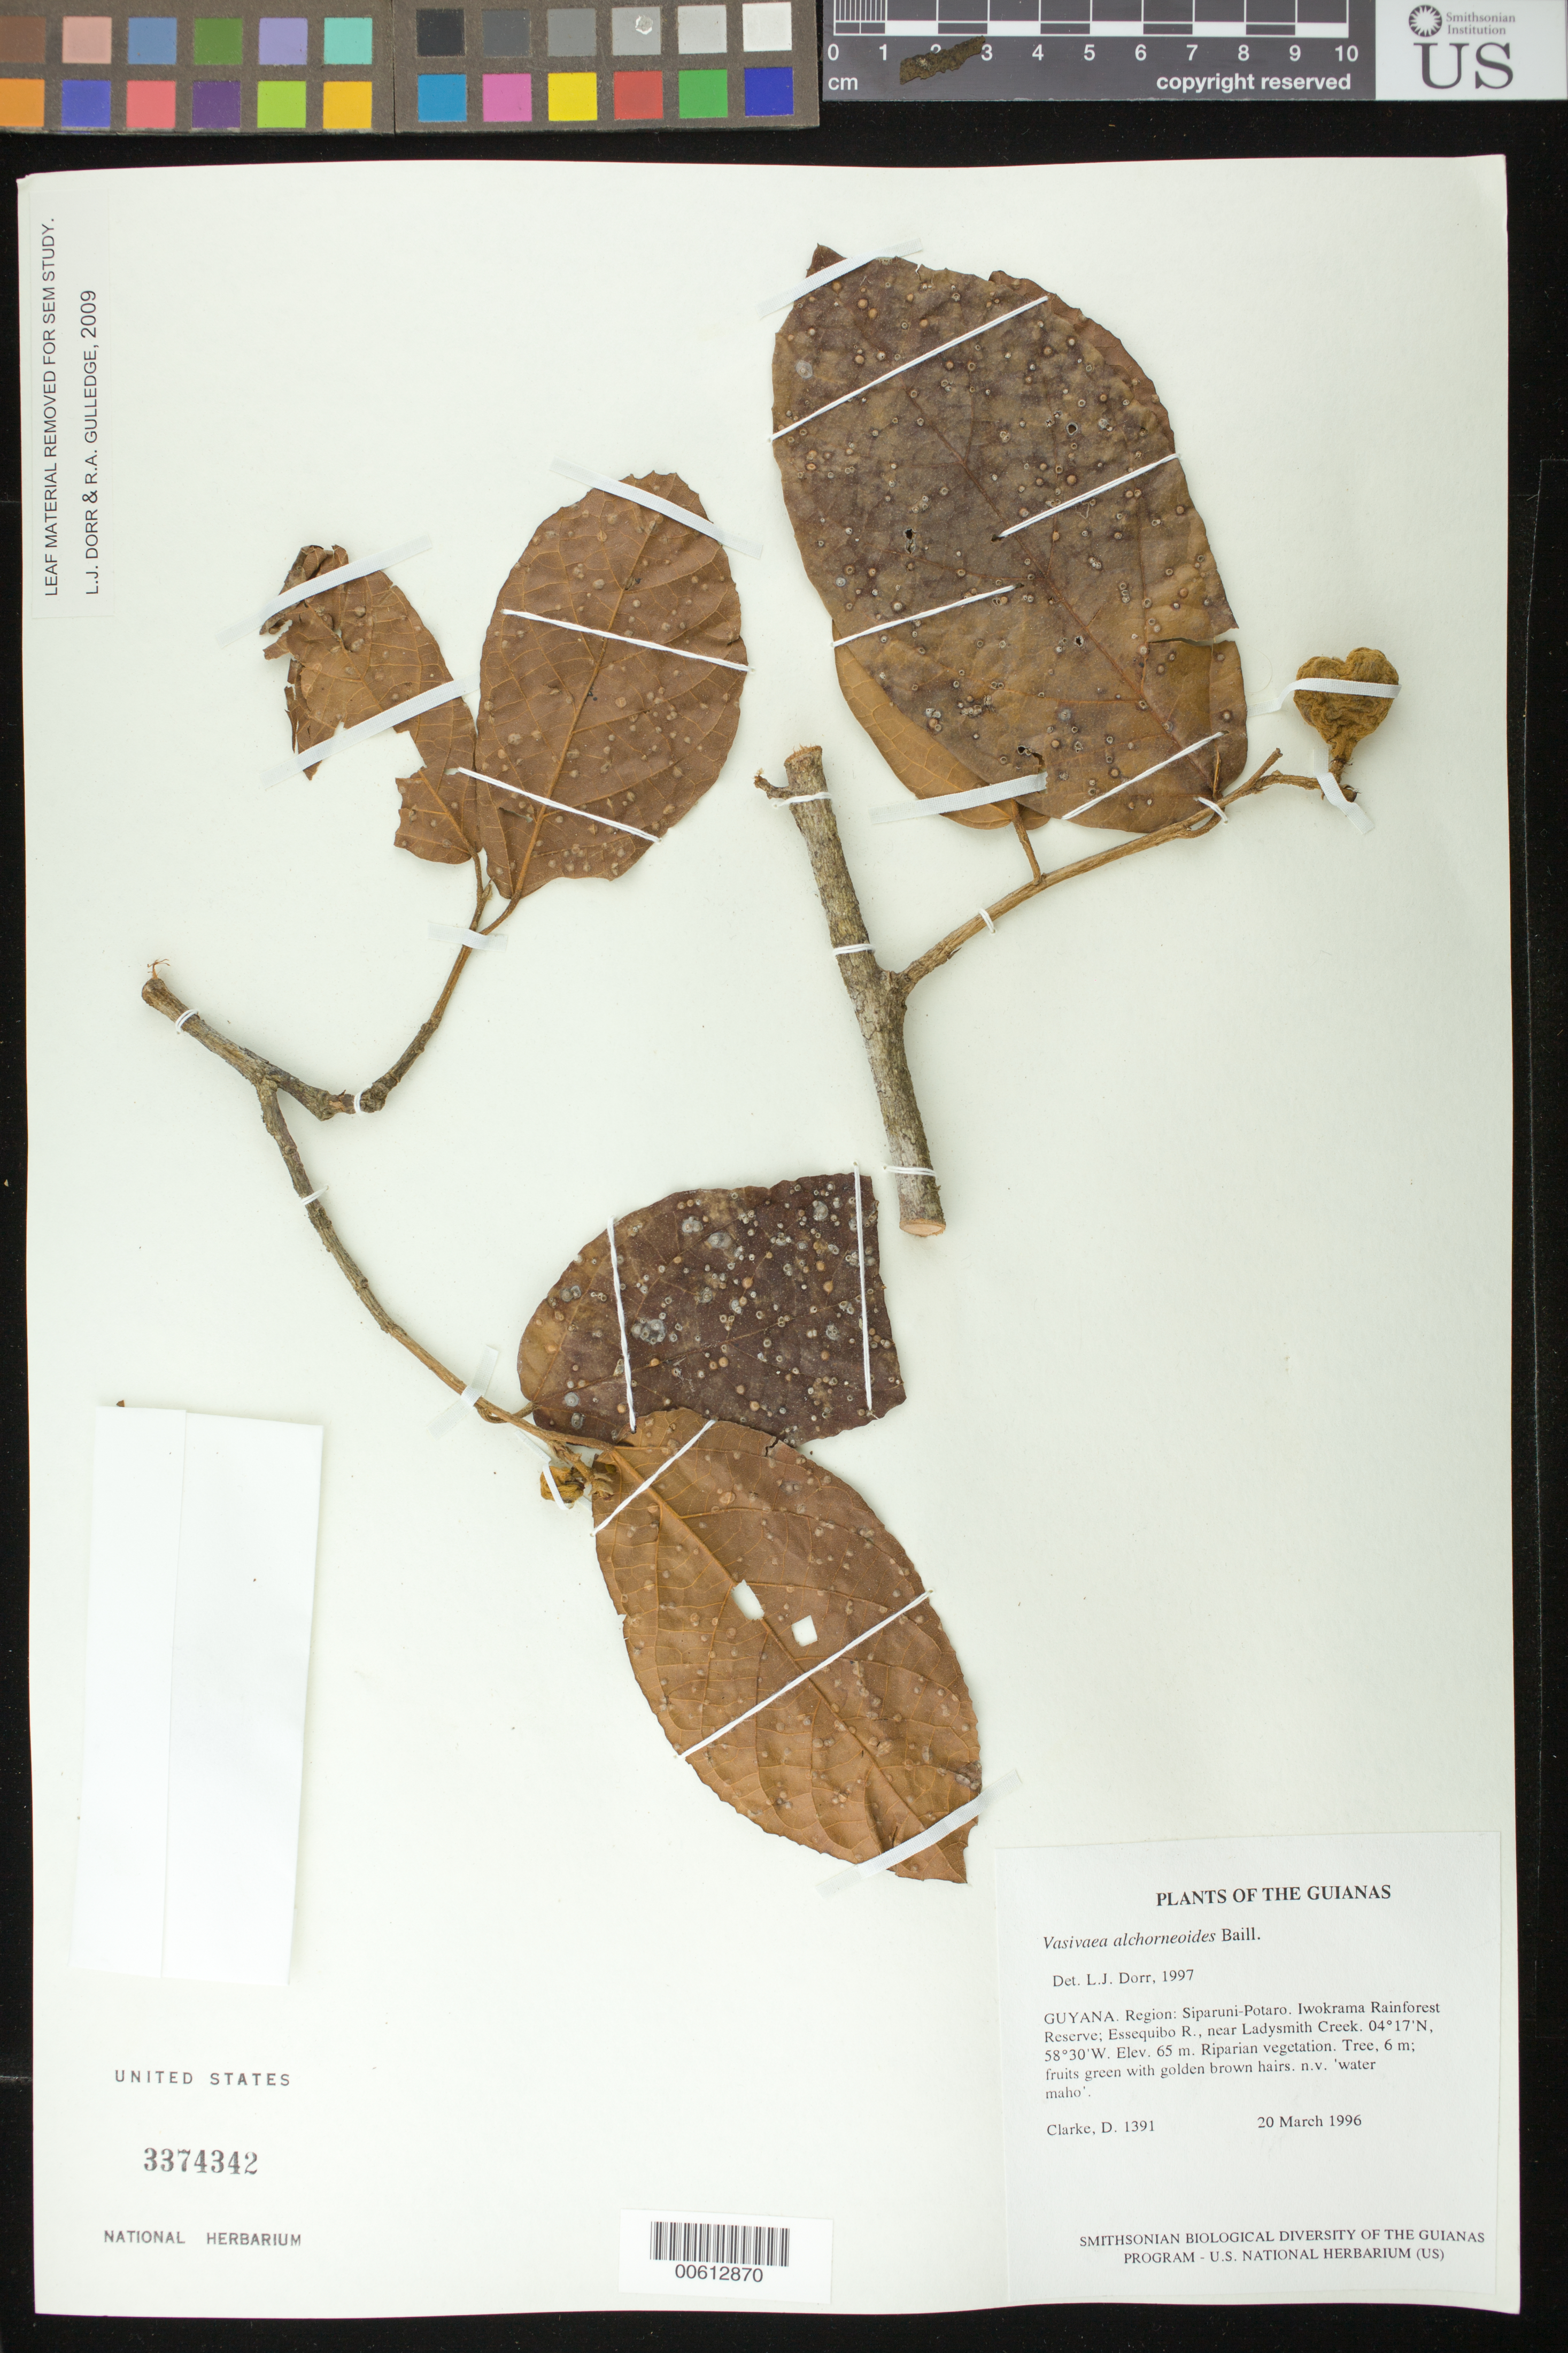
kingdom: Plantae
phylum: Tracheophyta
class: Magnoliopsida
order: Malvales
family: Malvaceae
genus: Vasivaea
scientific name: Vasivaea alchorneoides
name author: Baill.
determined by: Dorr, L. J., (BOT), Smithsonian Institution - National Museum of Natural History (UNITED STATES)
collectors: H. D. Clarke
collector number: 1391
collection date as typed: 20 March 1996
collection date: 1996-03-20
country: Guyana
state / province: Potaro-Siparuni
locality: Iwokrama Rainforest Reserve; Essequibo R., near Ladysmith Creek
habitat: Riparian vegetation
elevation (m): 65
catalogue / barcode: US 3374342